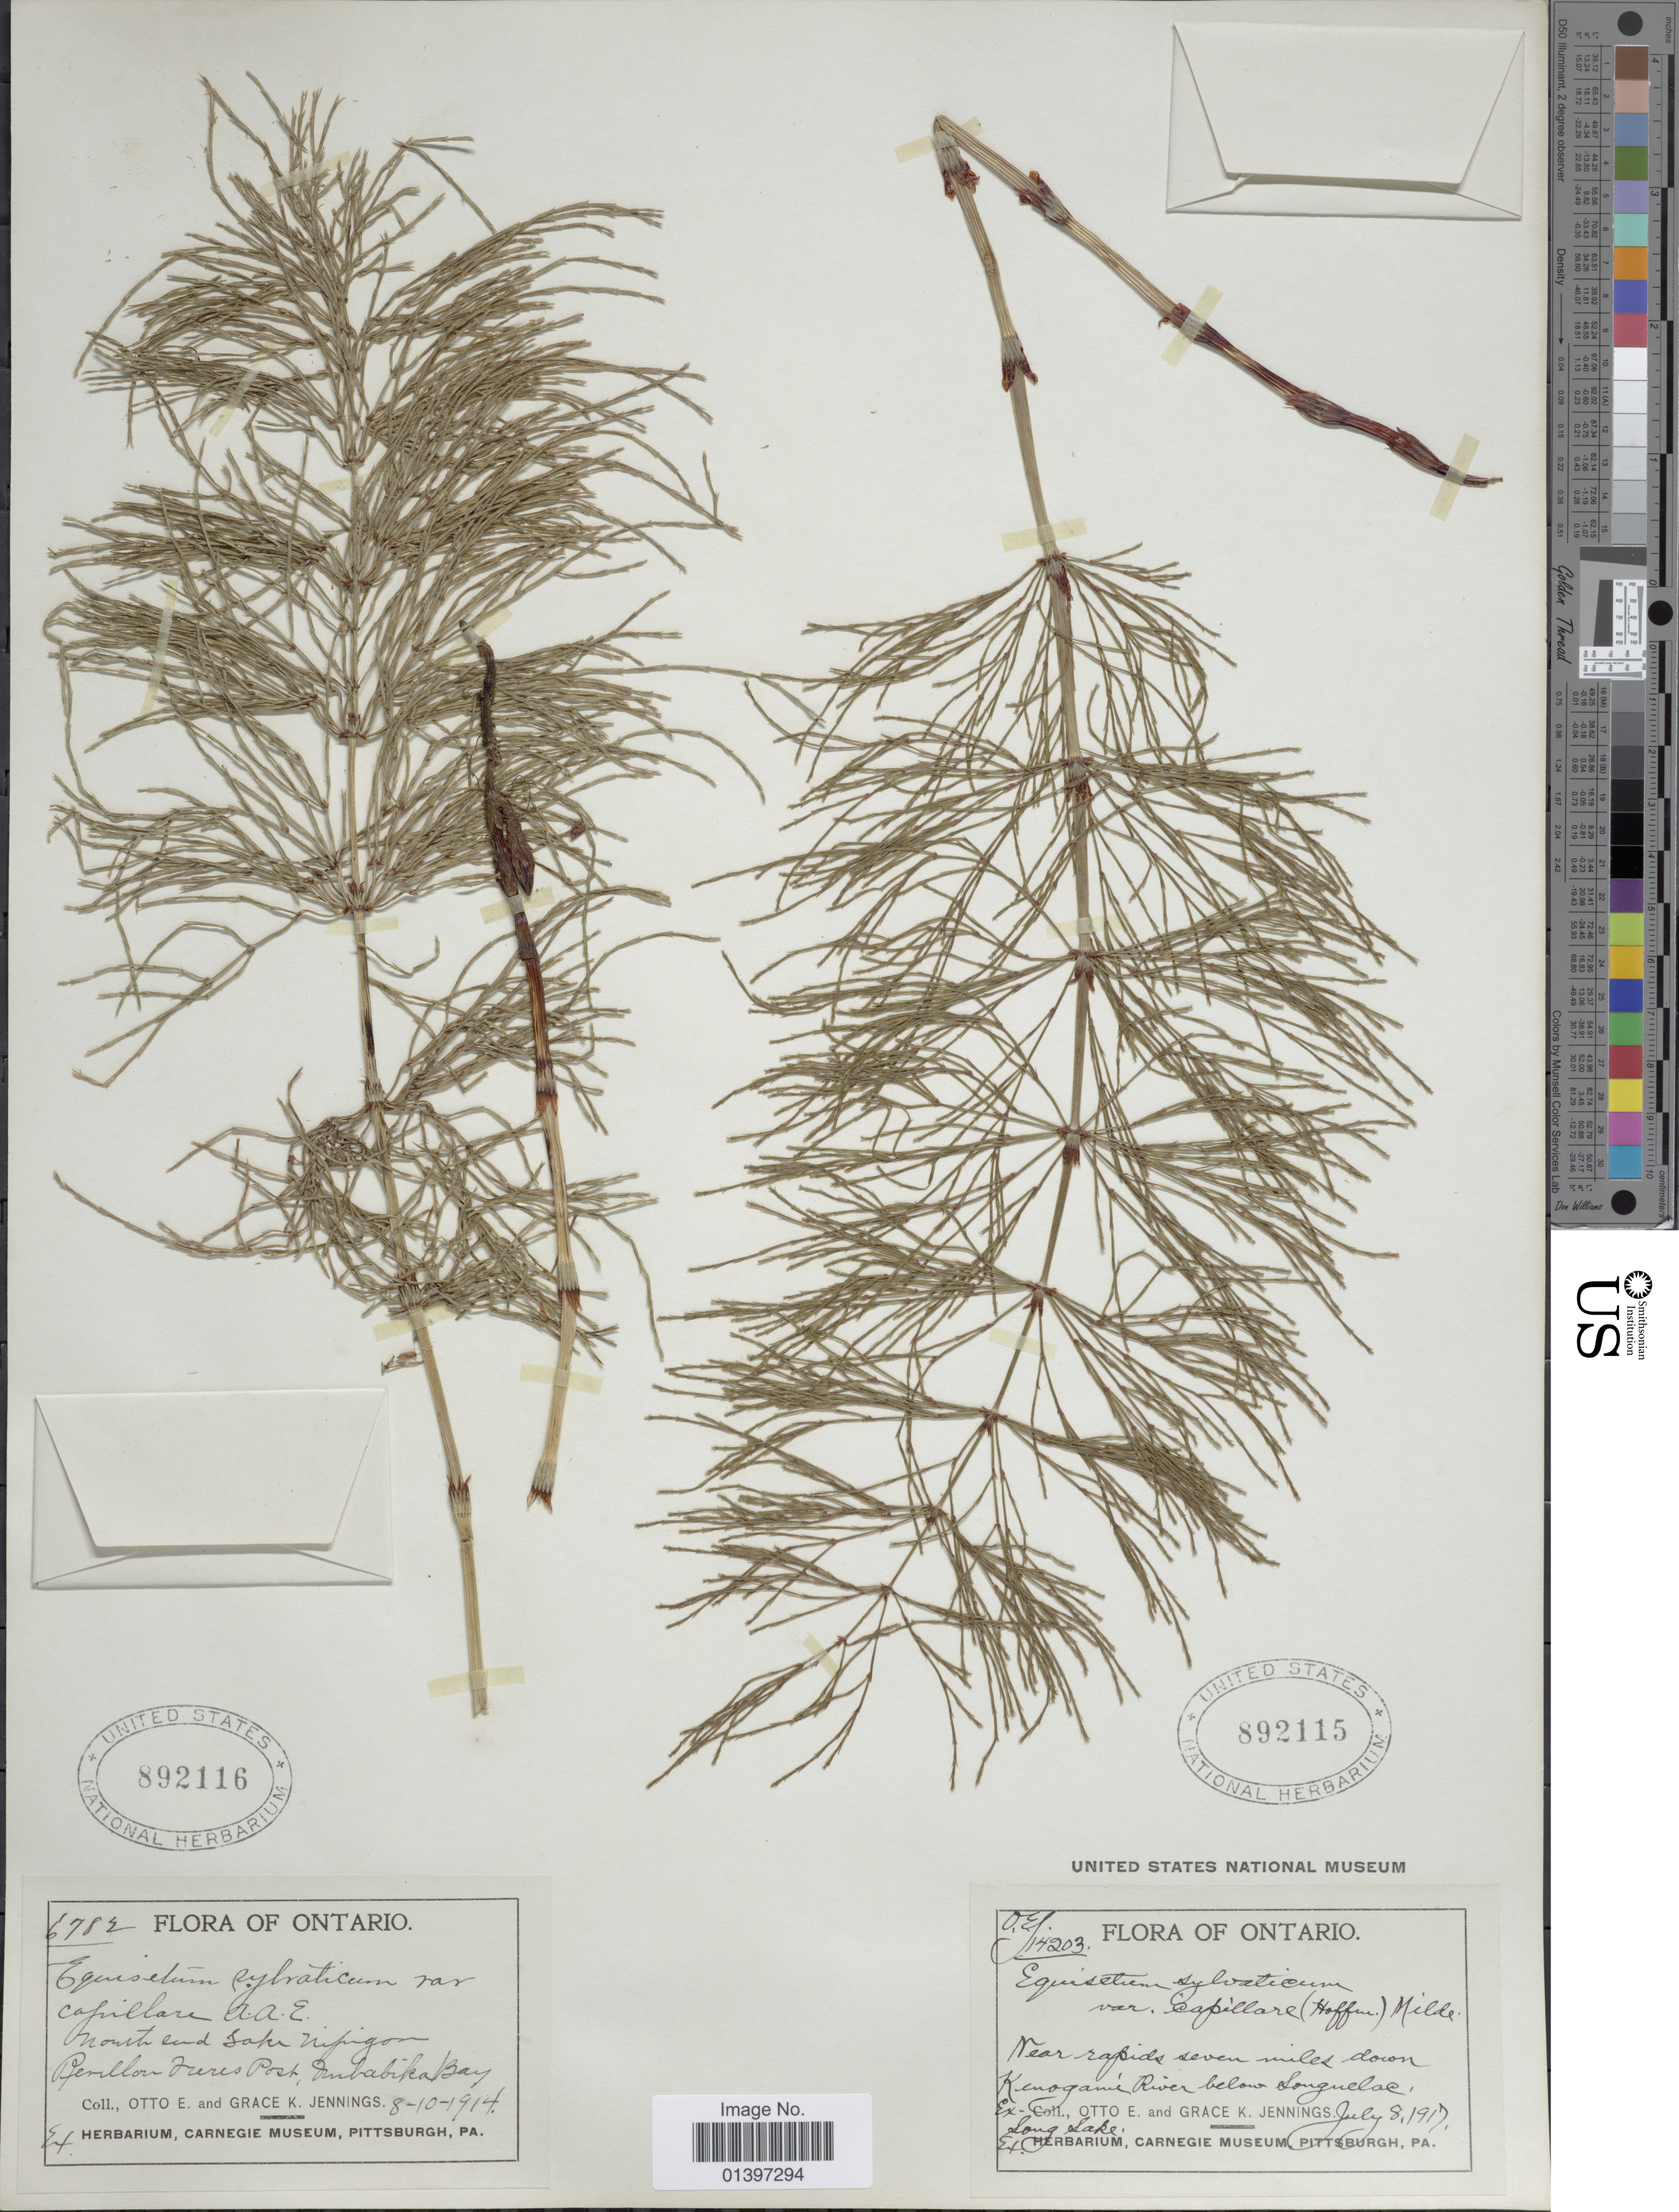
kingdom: Plantae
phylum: Tracheophyta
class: Polypodiopsida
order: Equisetales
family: Equisetaceae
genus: Equisetum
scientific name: Equisetum sylvaticum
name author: L.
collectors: O. E. Jennings & G. K. Jennings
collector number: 6782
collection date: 1914-10-08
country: Canada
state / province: Ontario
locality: North end Lake Nipigon, Revillon Freres Post, Ombabika Bay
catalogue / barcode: US 892116-2